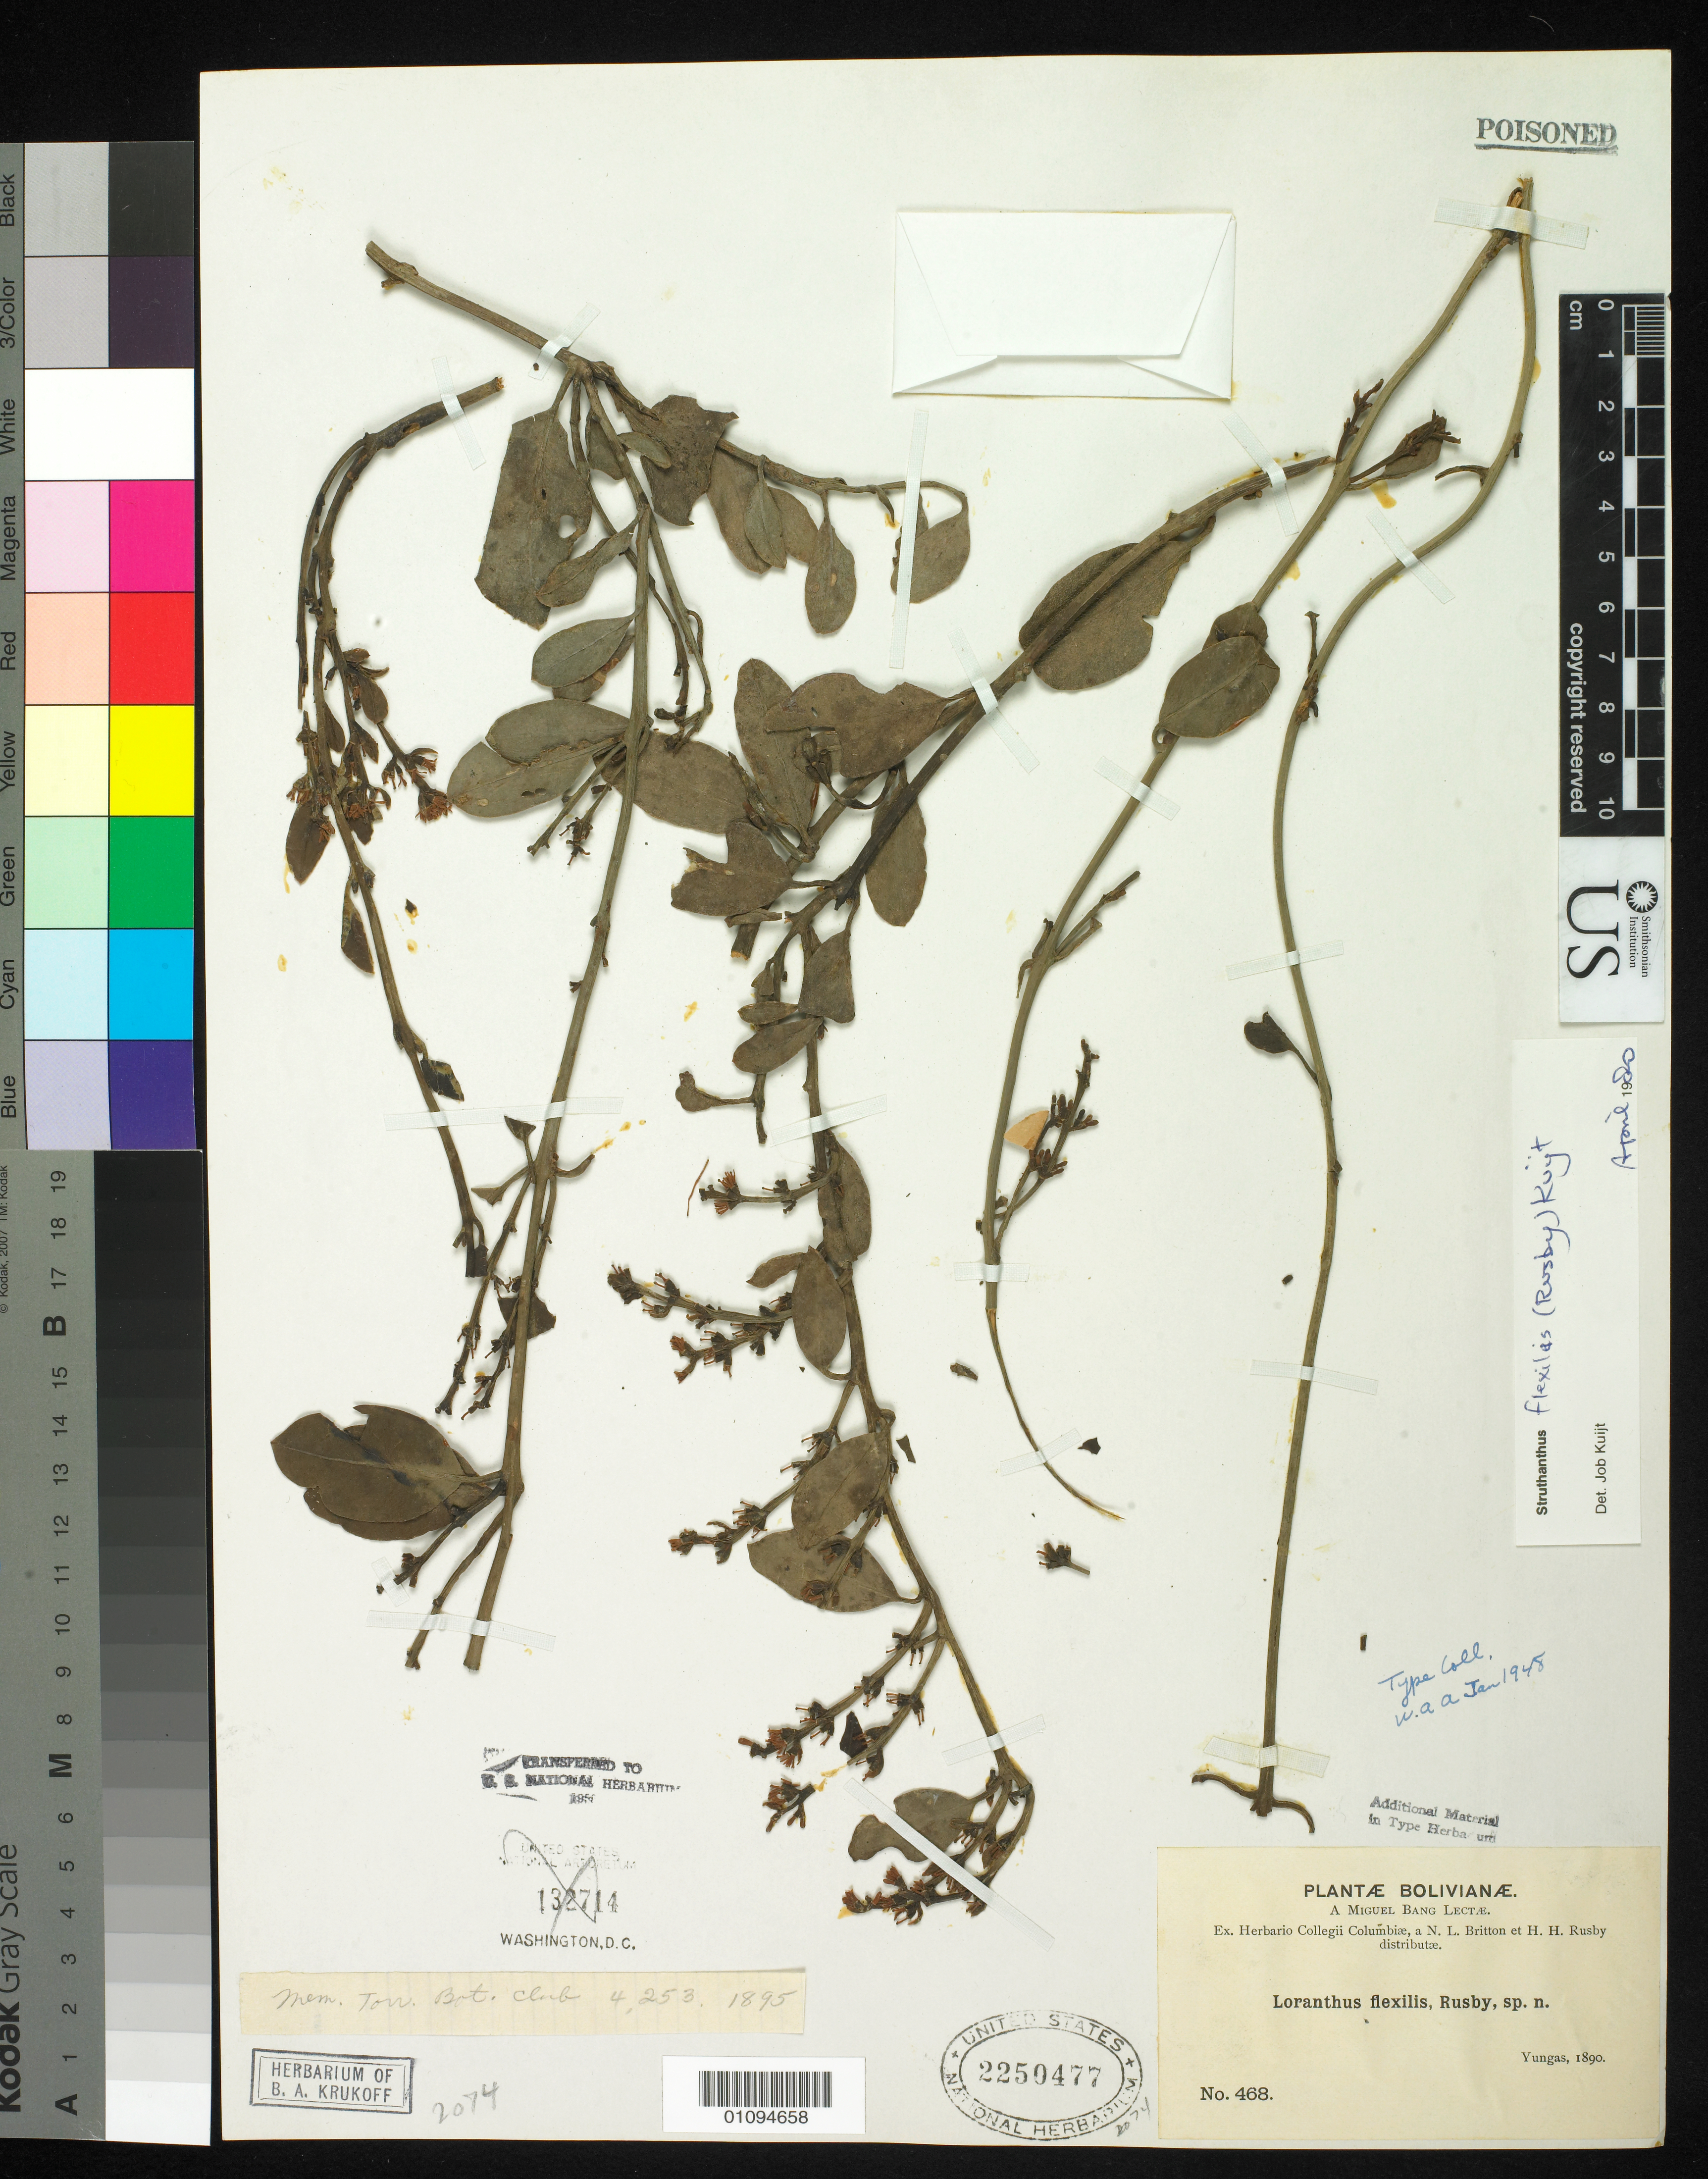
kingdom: Plantae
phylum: Tracheophyta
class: Magnoliopsida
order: Santalales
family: Loranthaceae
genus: Loranthus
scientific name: Loranthus flexilis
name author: Rusby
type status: Isosyntype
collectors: M. Bang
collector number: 468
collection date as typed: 1890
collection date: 1890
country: Bolivia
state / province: La Paz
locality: Yungas.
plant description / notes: Ex Herbario Collegii Columbiae, a N.L. Britton et H.H. Rusby distributae.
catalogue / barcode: US 2250477